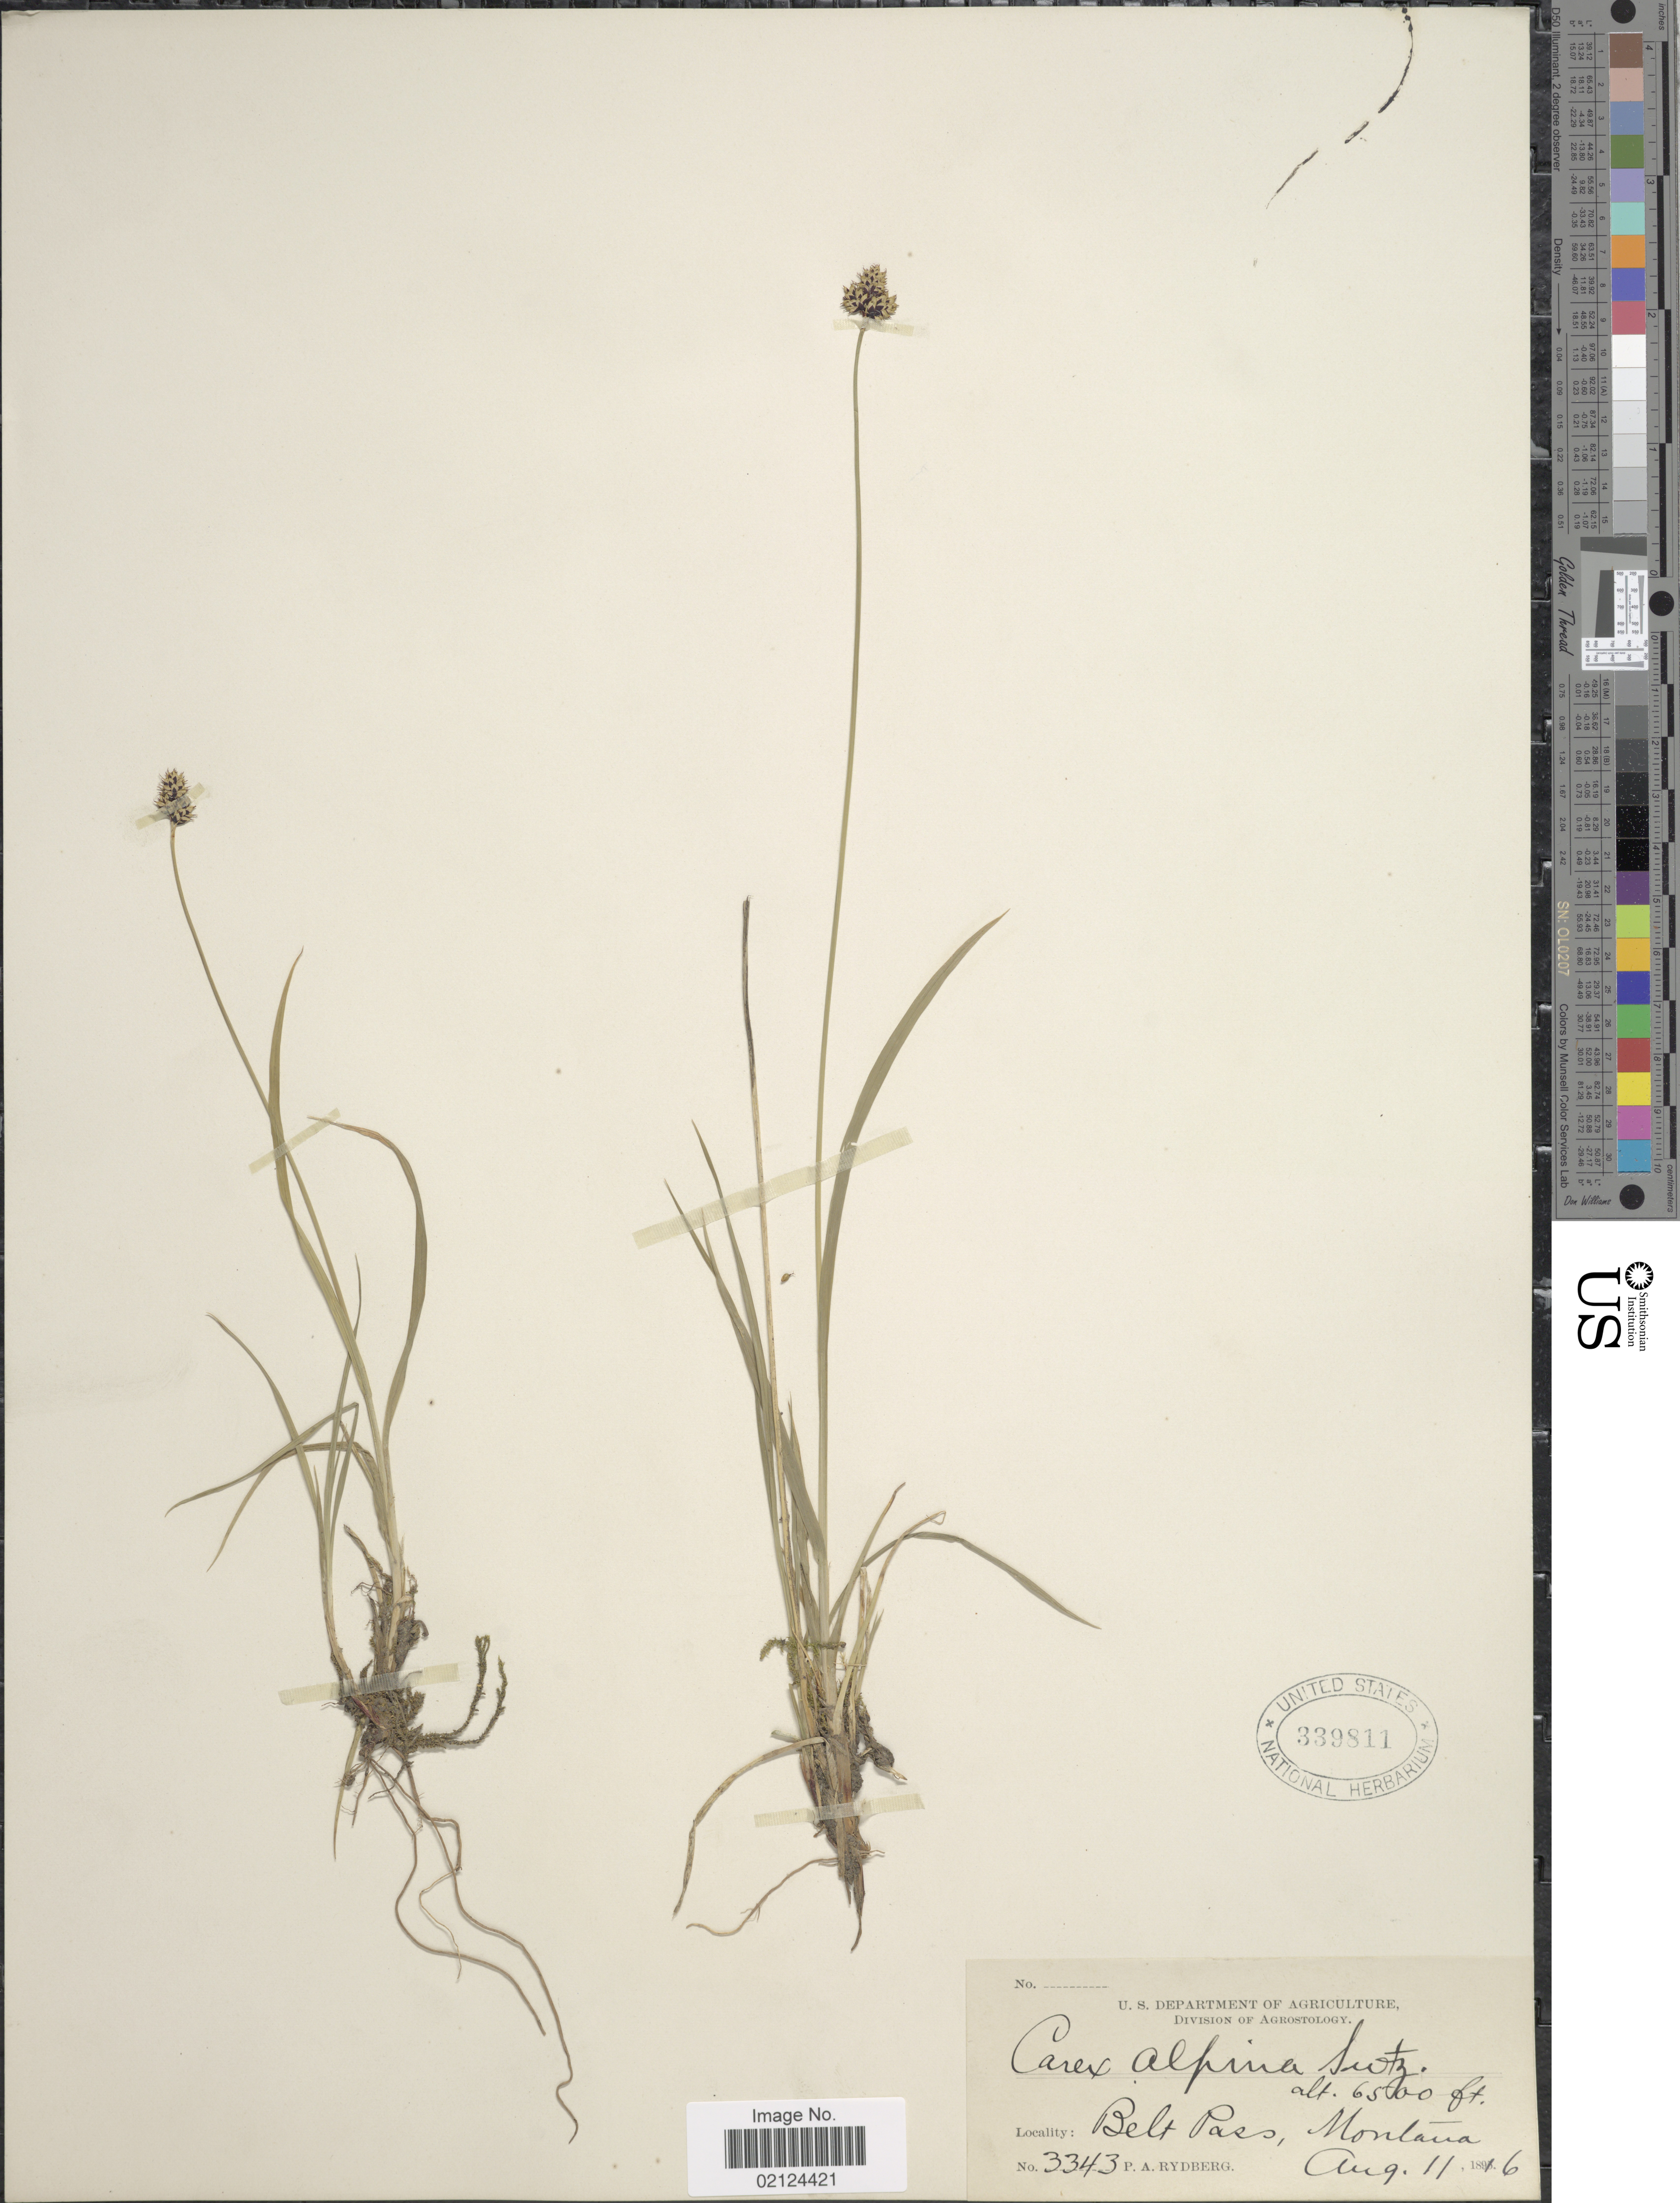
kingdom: Plantae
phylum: Tracheophyta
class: Liliopsida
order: Poales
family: Cyperaceae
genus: Carex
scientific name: Carex media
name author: R. Br.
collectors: P. A. Rydberg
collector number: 3343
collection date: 1896-08-11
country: United States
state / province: Montana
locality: Belt Pass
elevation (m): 1981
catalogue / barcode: US 339811